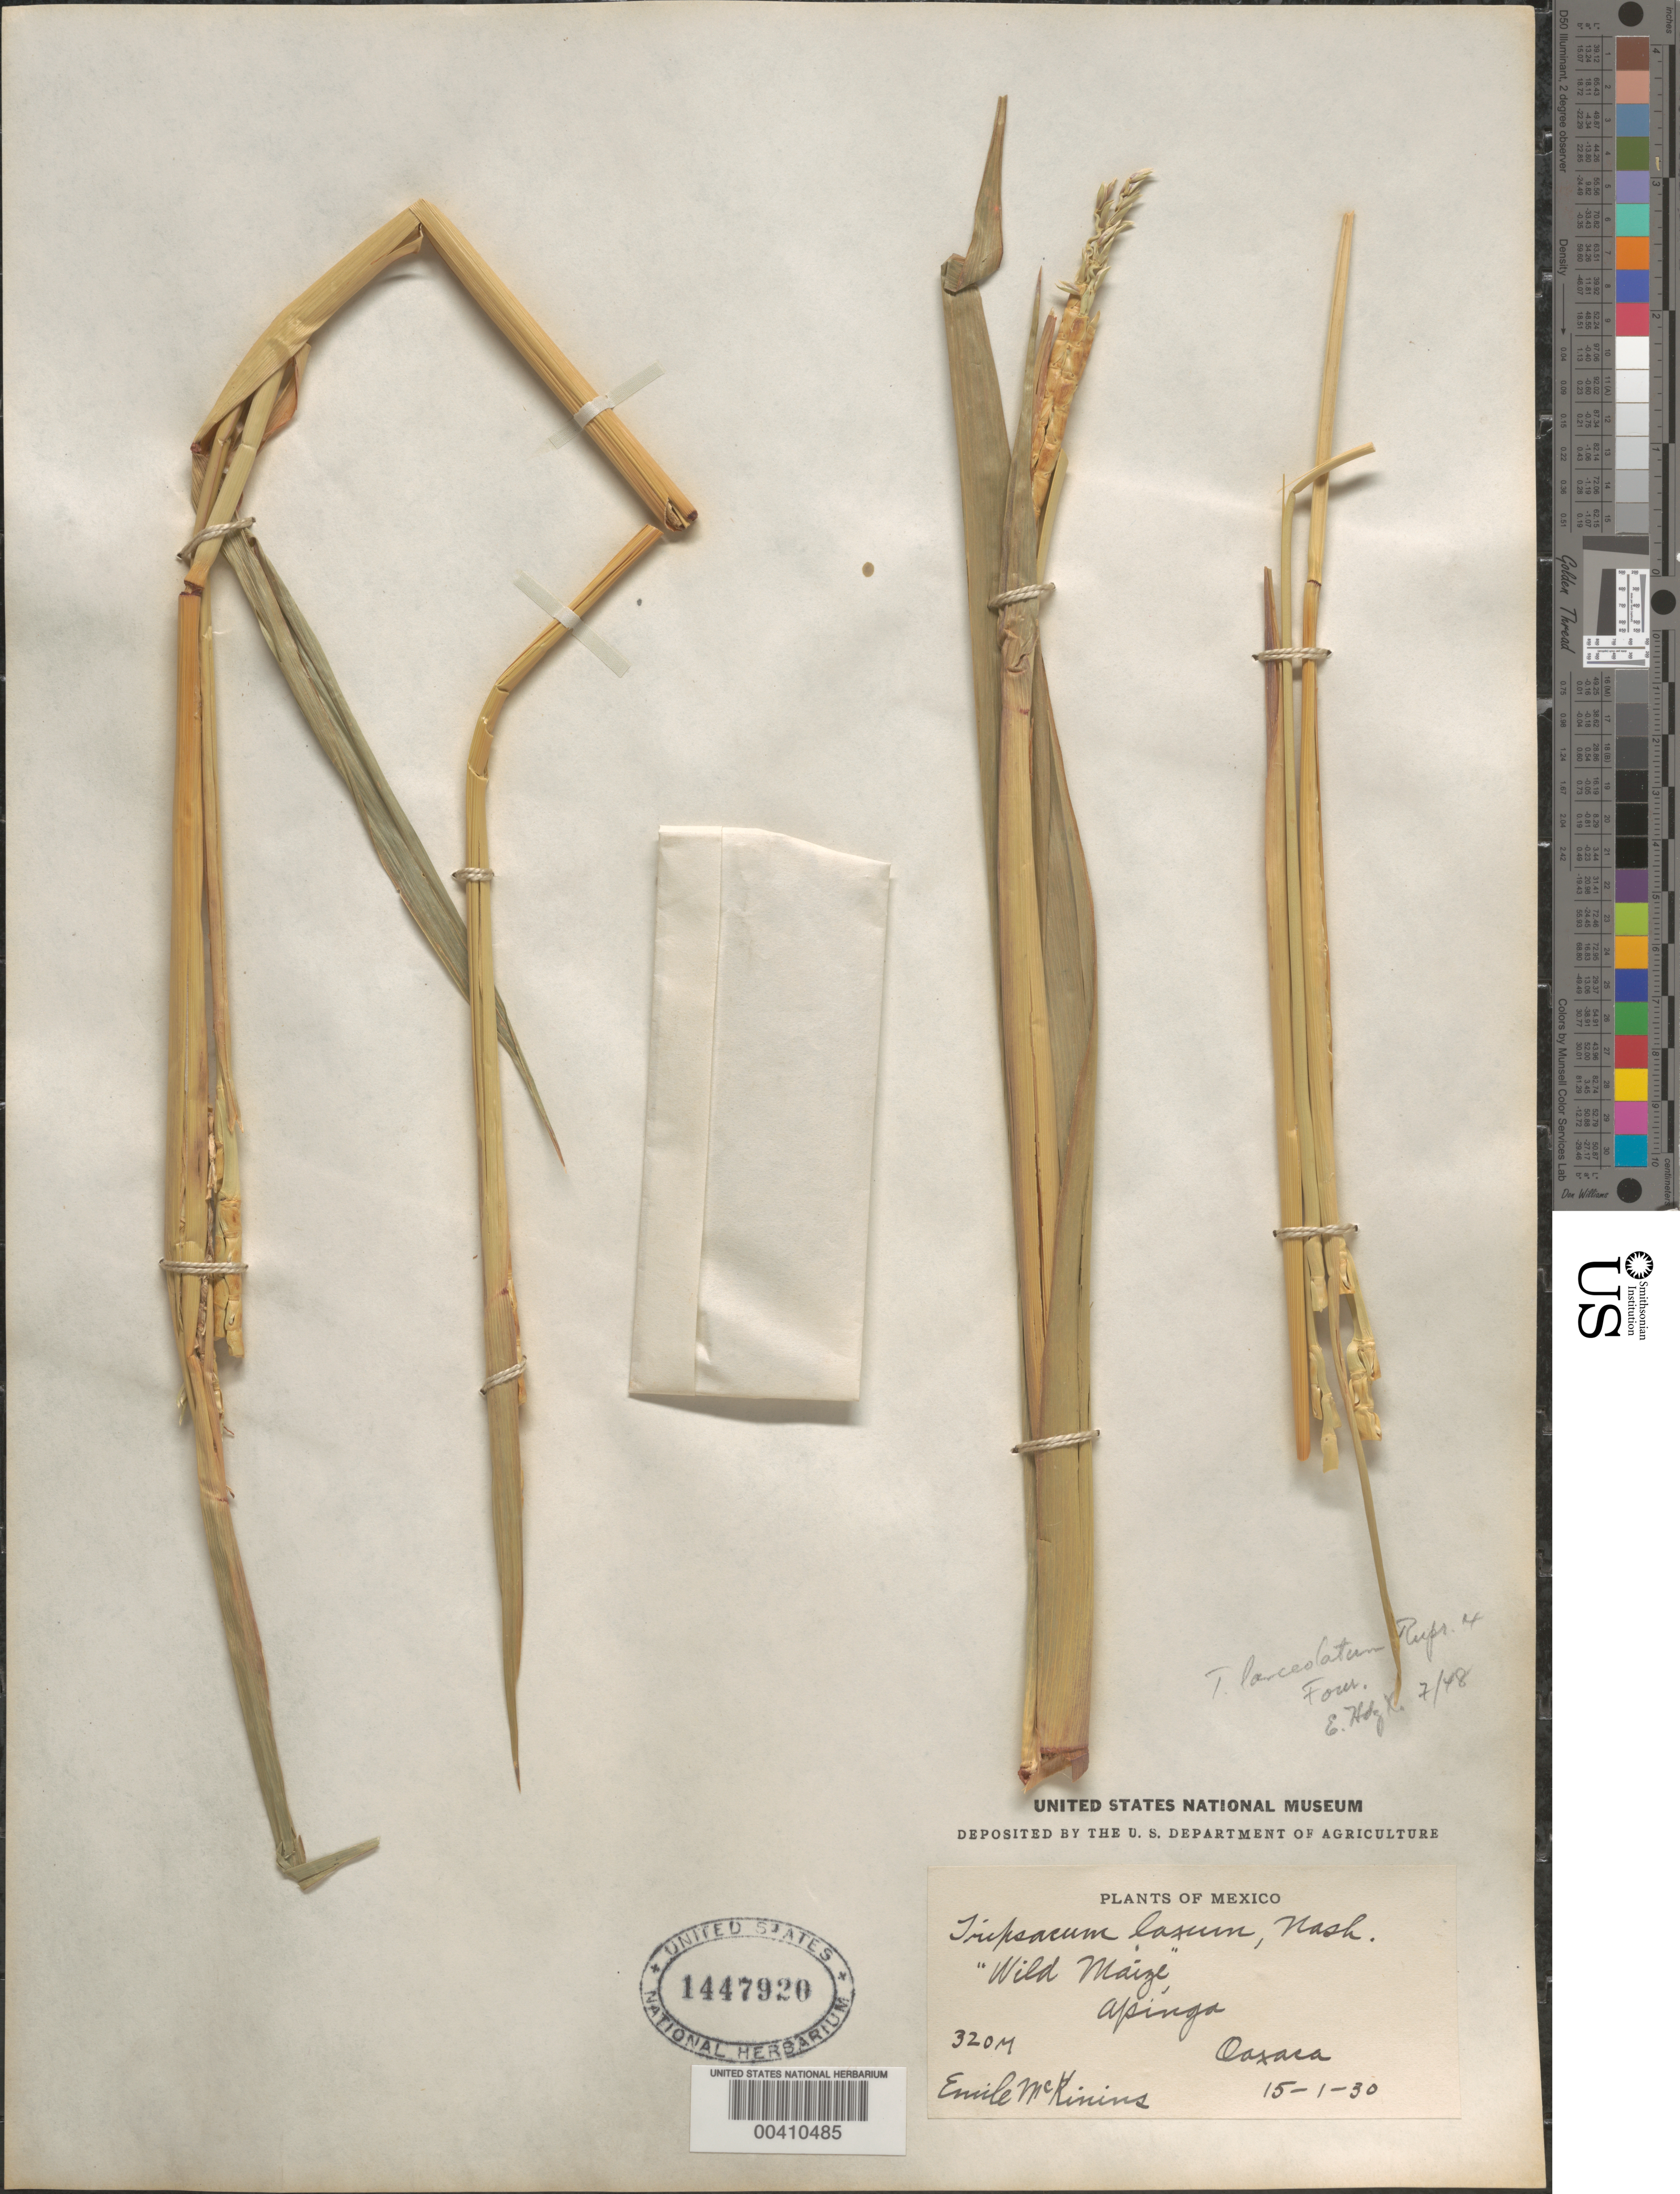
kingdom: Plantae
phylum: Tracheophyta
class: Liliopsida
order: Poales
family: Poaceae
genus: Tripsacum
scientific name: Tripsacum lanceolatum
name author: Rupr. ex E. Fourn.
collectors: E. McKinins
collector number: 320M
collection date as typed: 15 Jan 1930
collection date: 1930-01-15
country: Mexico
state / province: Oaxaca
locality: Apinga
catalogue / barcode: US 1447920